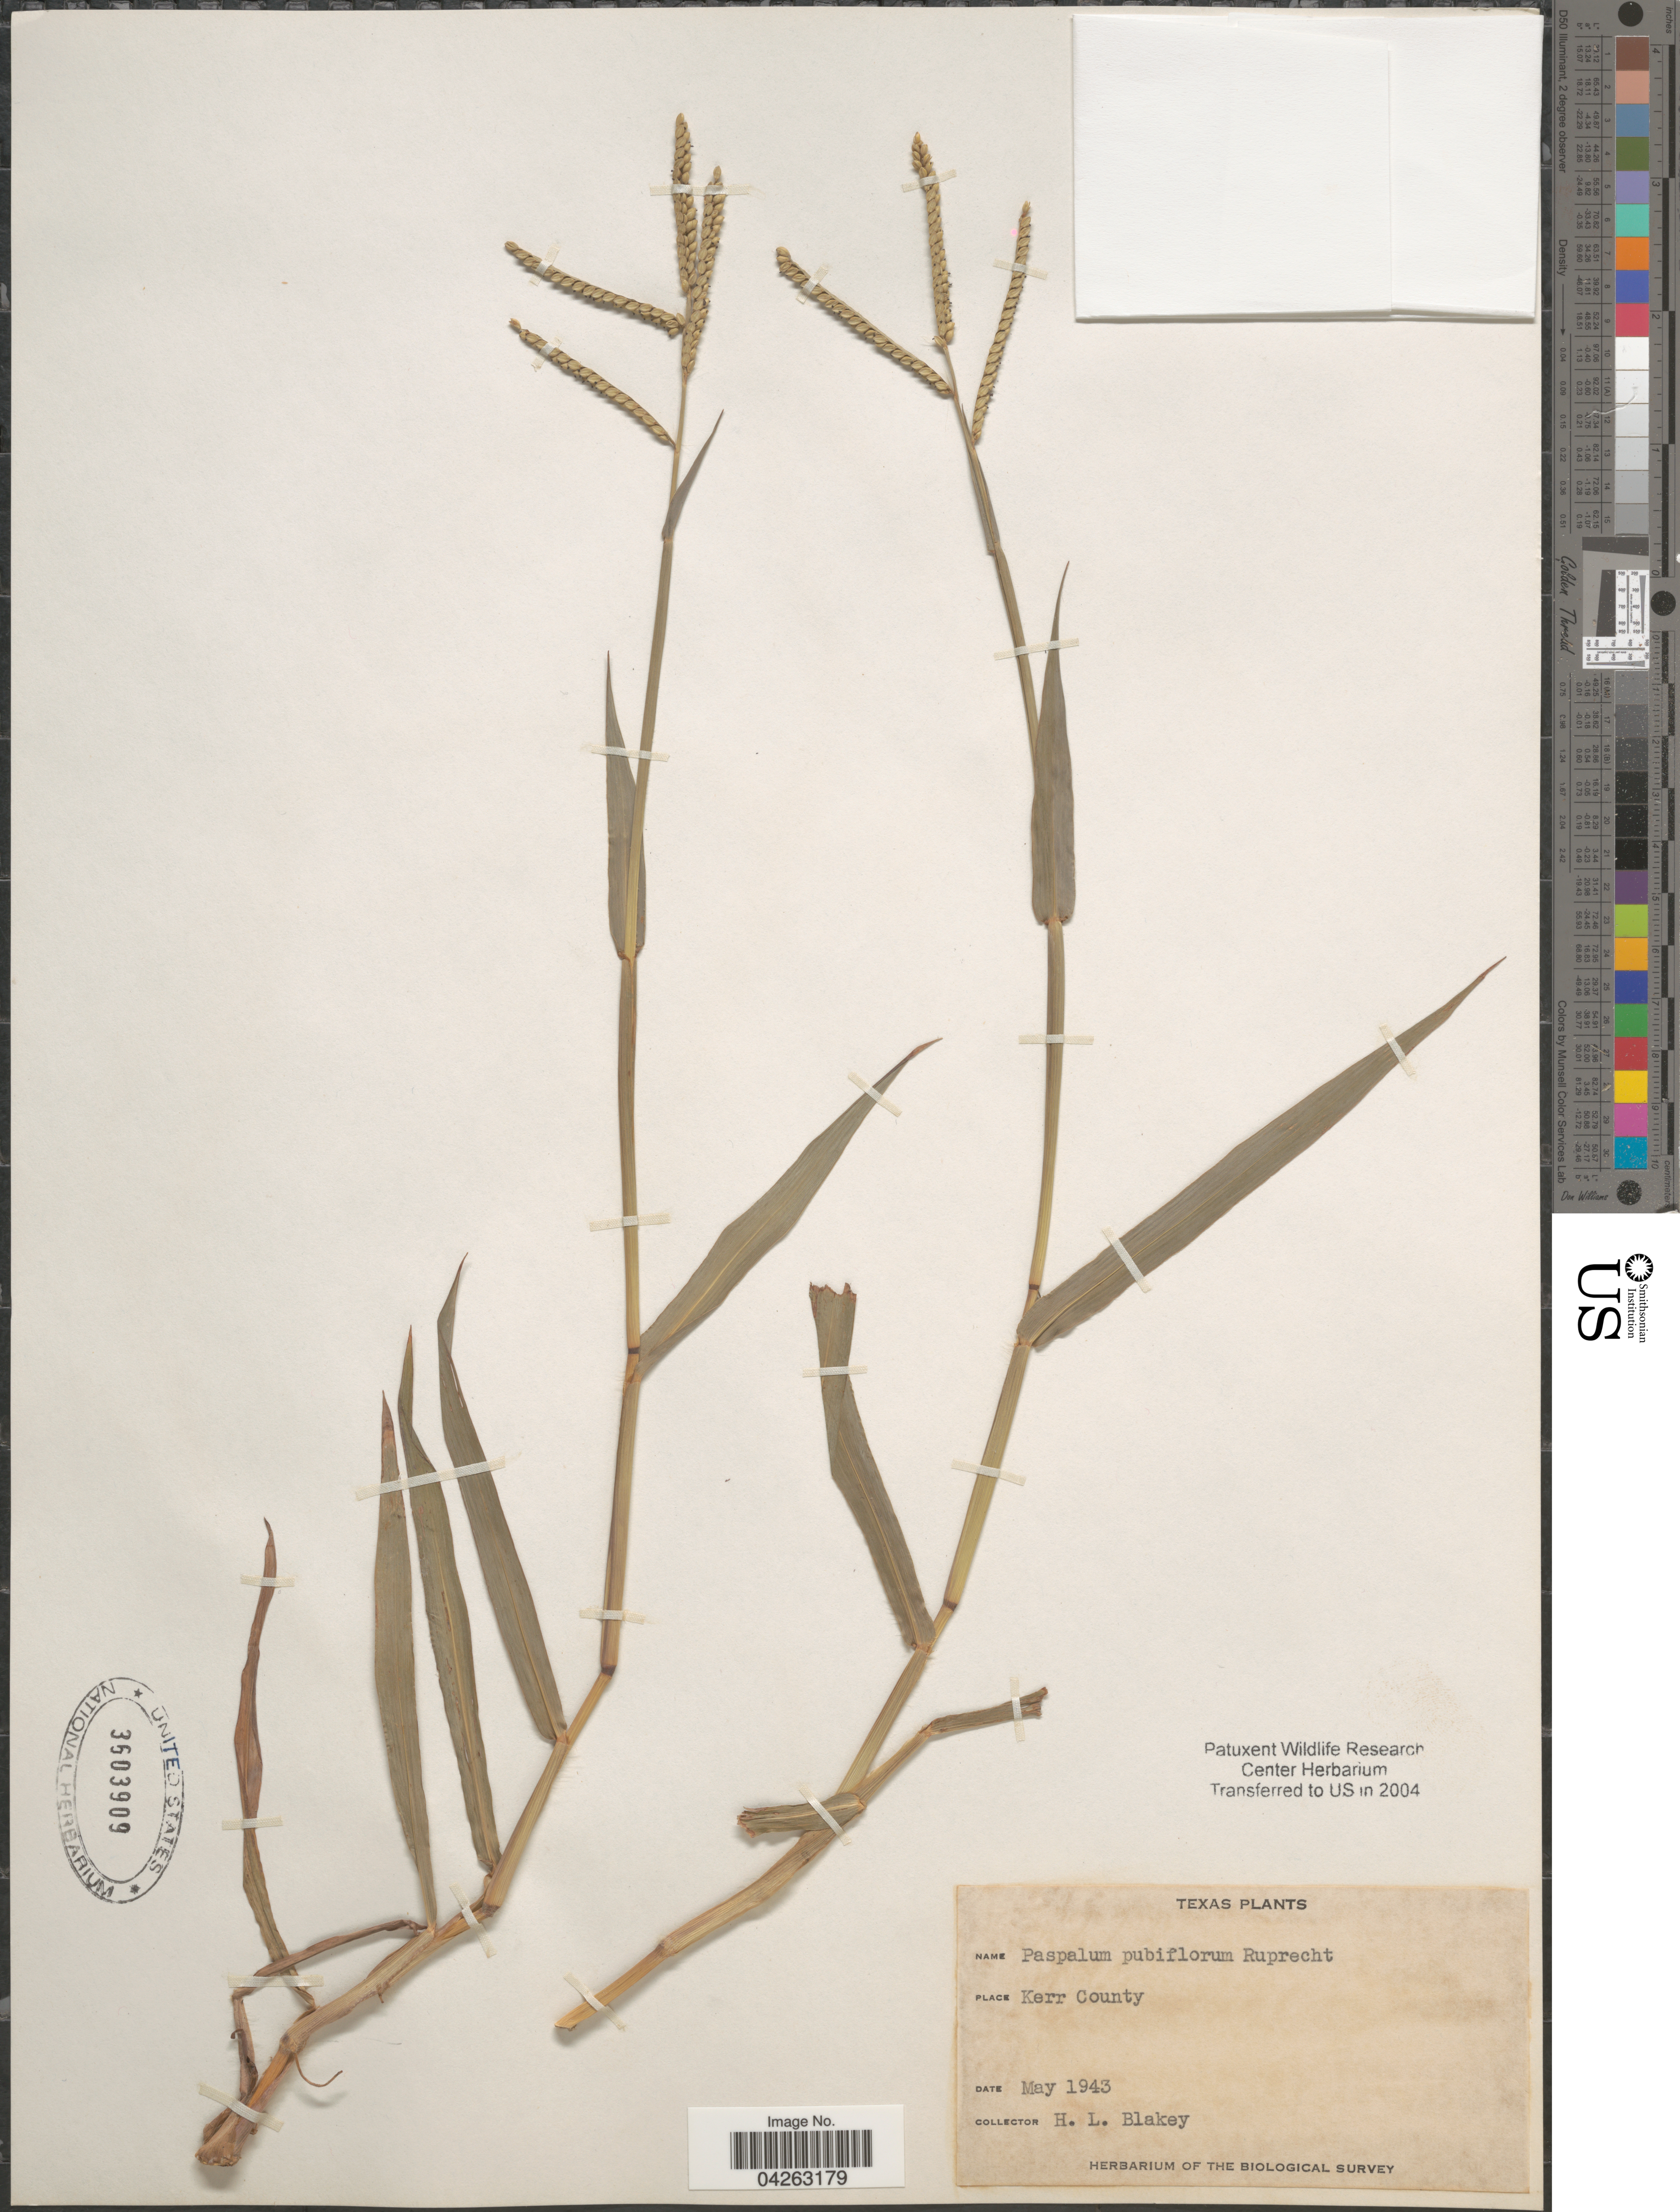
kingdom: Plantae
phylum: Tracheophyta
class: Liliopsida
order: Poales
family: Poaceae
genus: Paspalum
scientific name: Paspalum pubiflorum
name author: Rupr. ex E. Fourn.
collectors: H. Blakey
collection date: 1943-05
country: United States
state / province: Texas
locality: Kerr County. Biological Survey.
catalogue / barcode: US 3603909